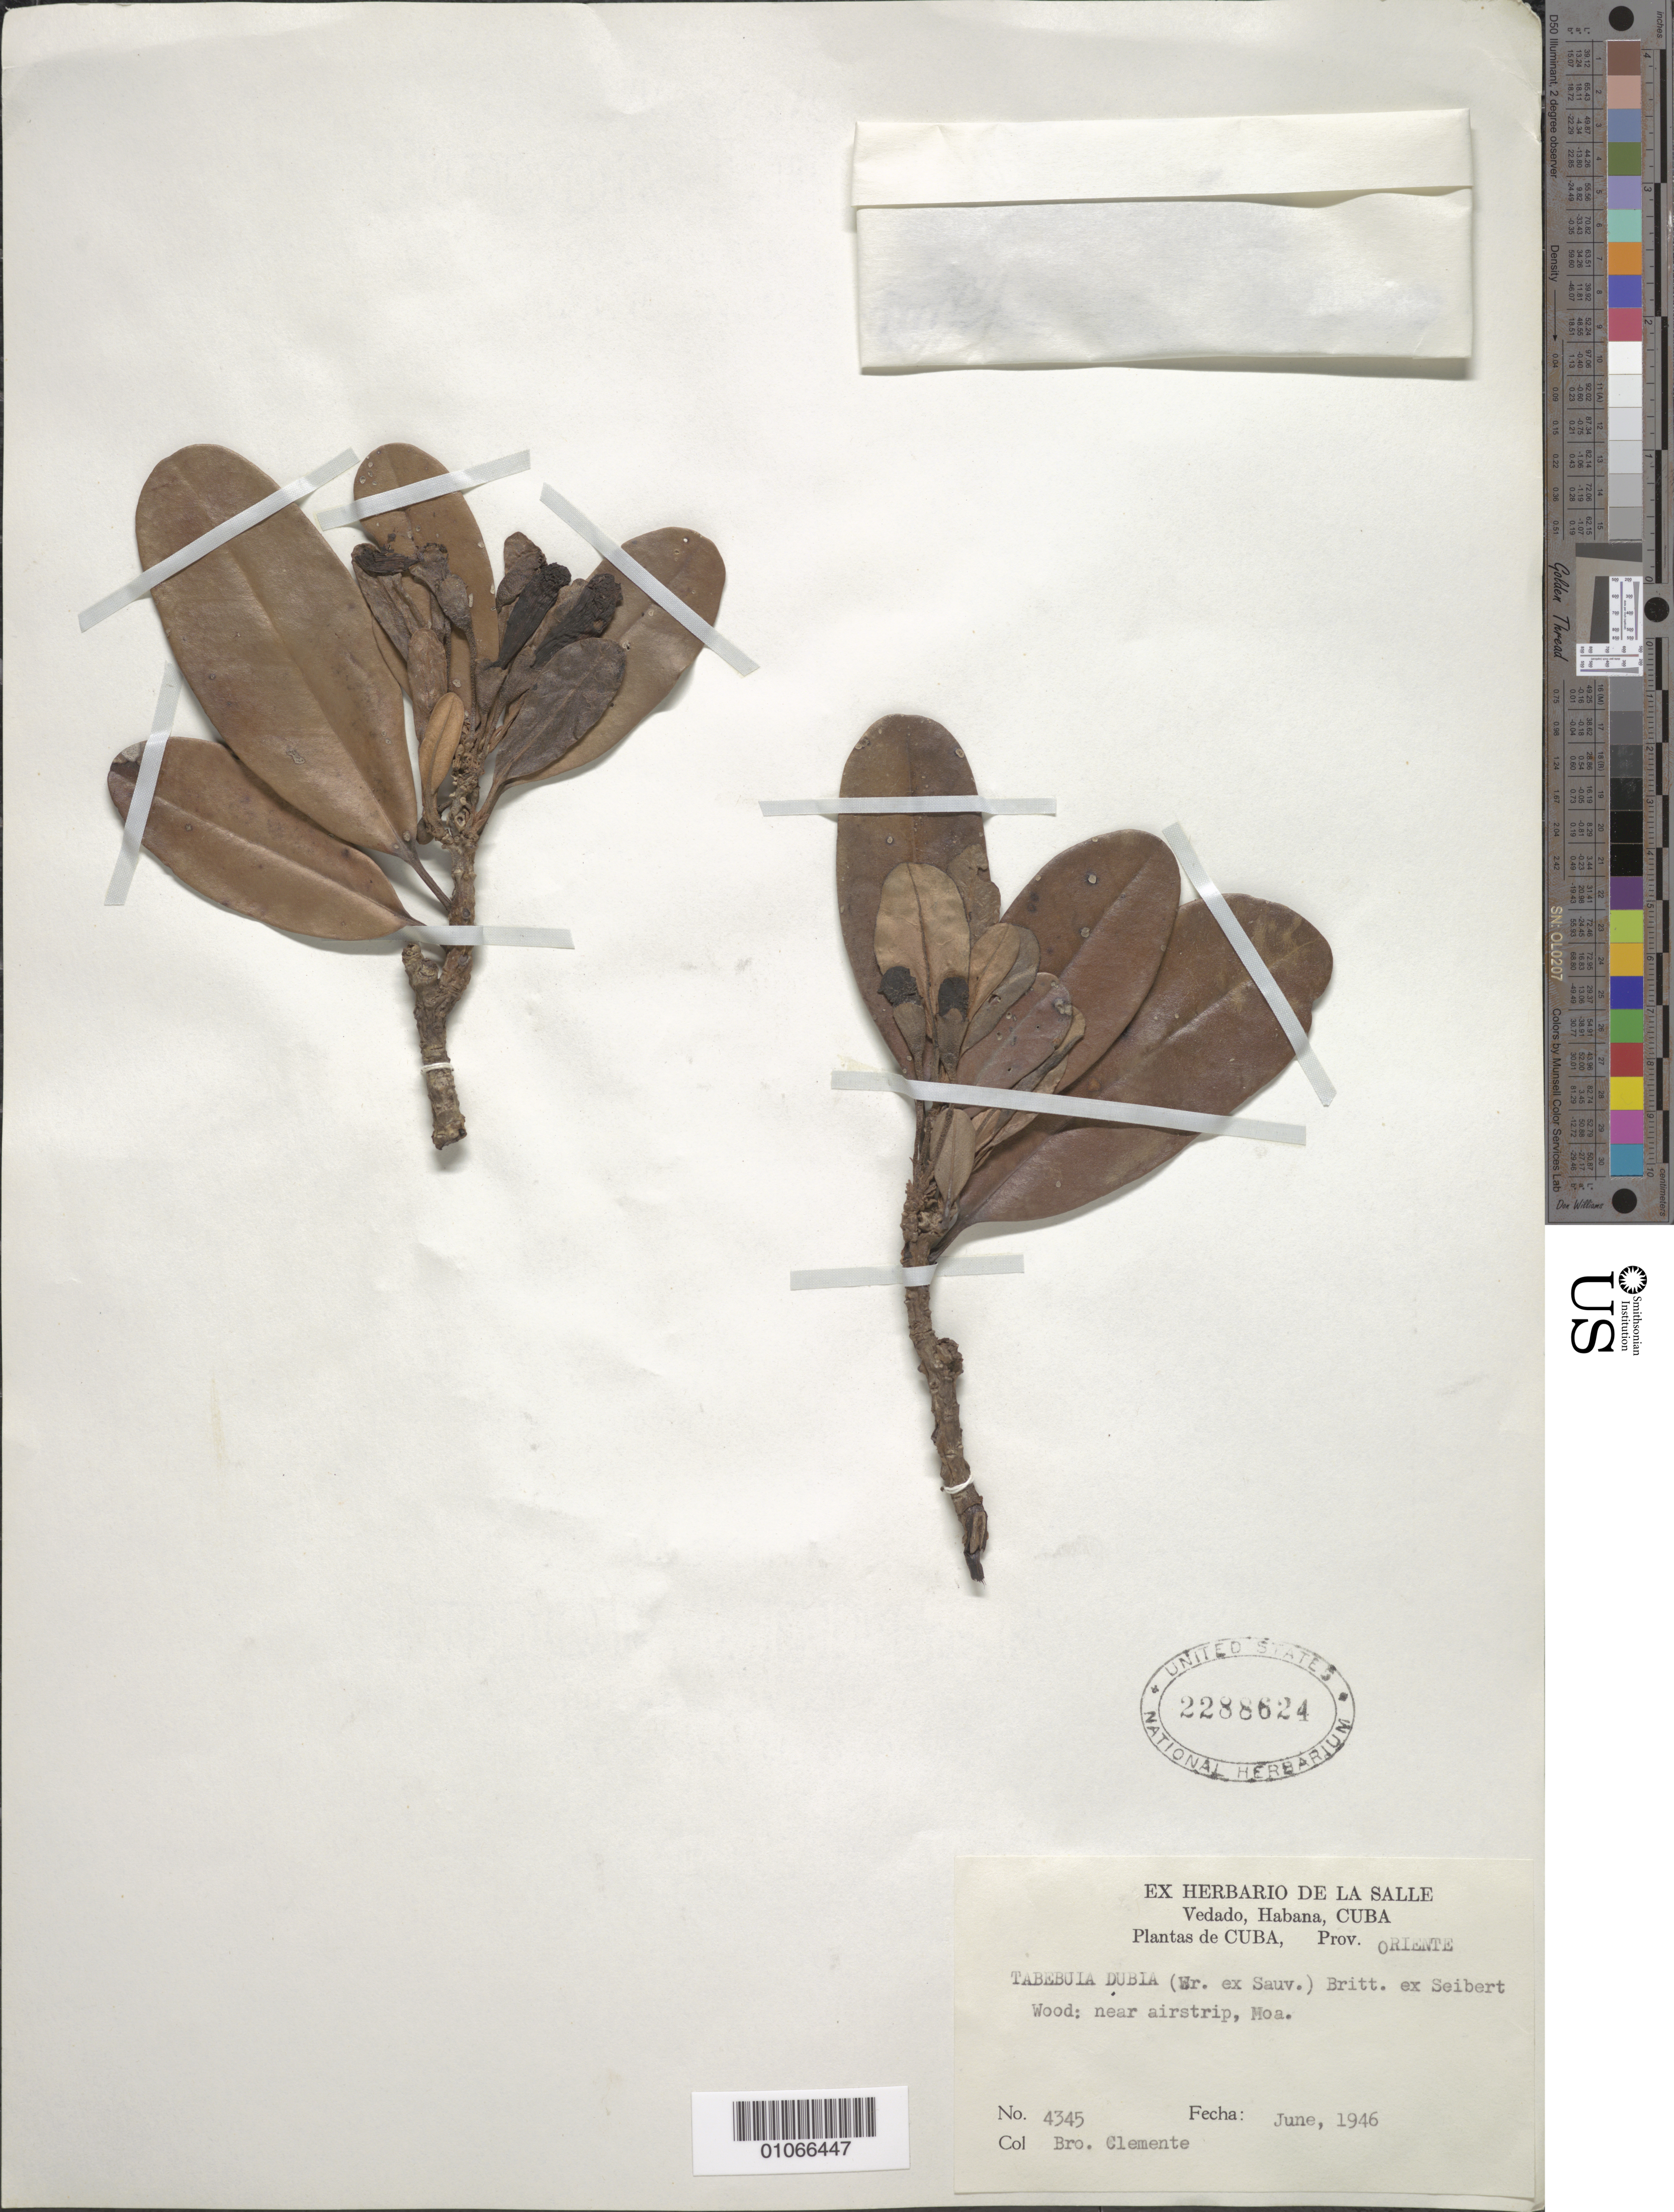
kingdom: Plantae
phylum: Tracheophyta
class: Magnoliopsida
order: Lamiales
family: Bignoniaceae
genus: Tabebuia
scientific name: Tabebuia dubia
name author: (C. Wright) Britton ex Seibert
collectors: Bro. Clemente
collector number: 4345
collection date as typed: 01 Jun 1946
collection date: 1946-06-01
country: Cuba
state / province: Holguín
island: Cuba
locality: Wood: near airstrip, Moa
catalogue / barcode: US 2288624